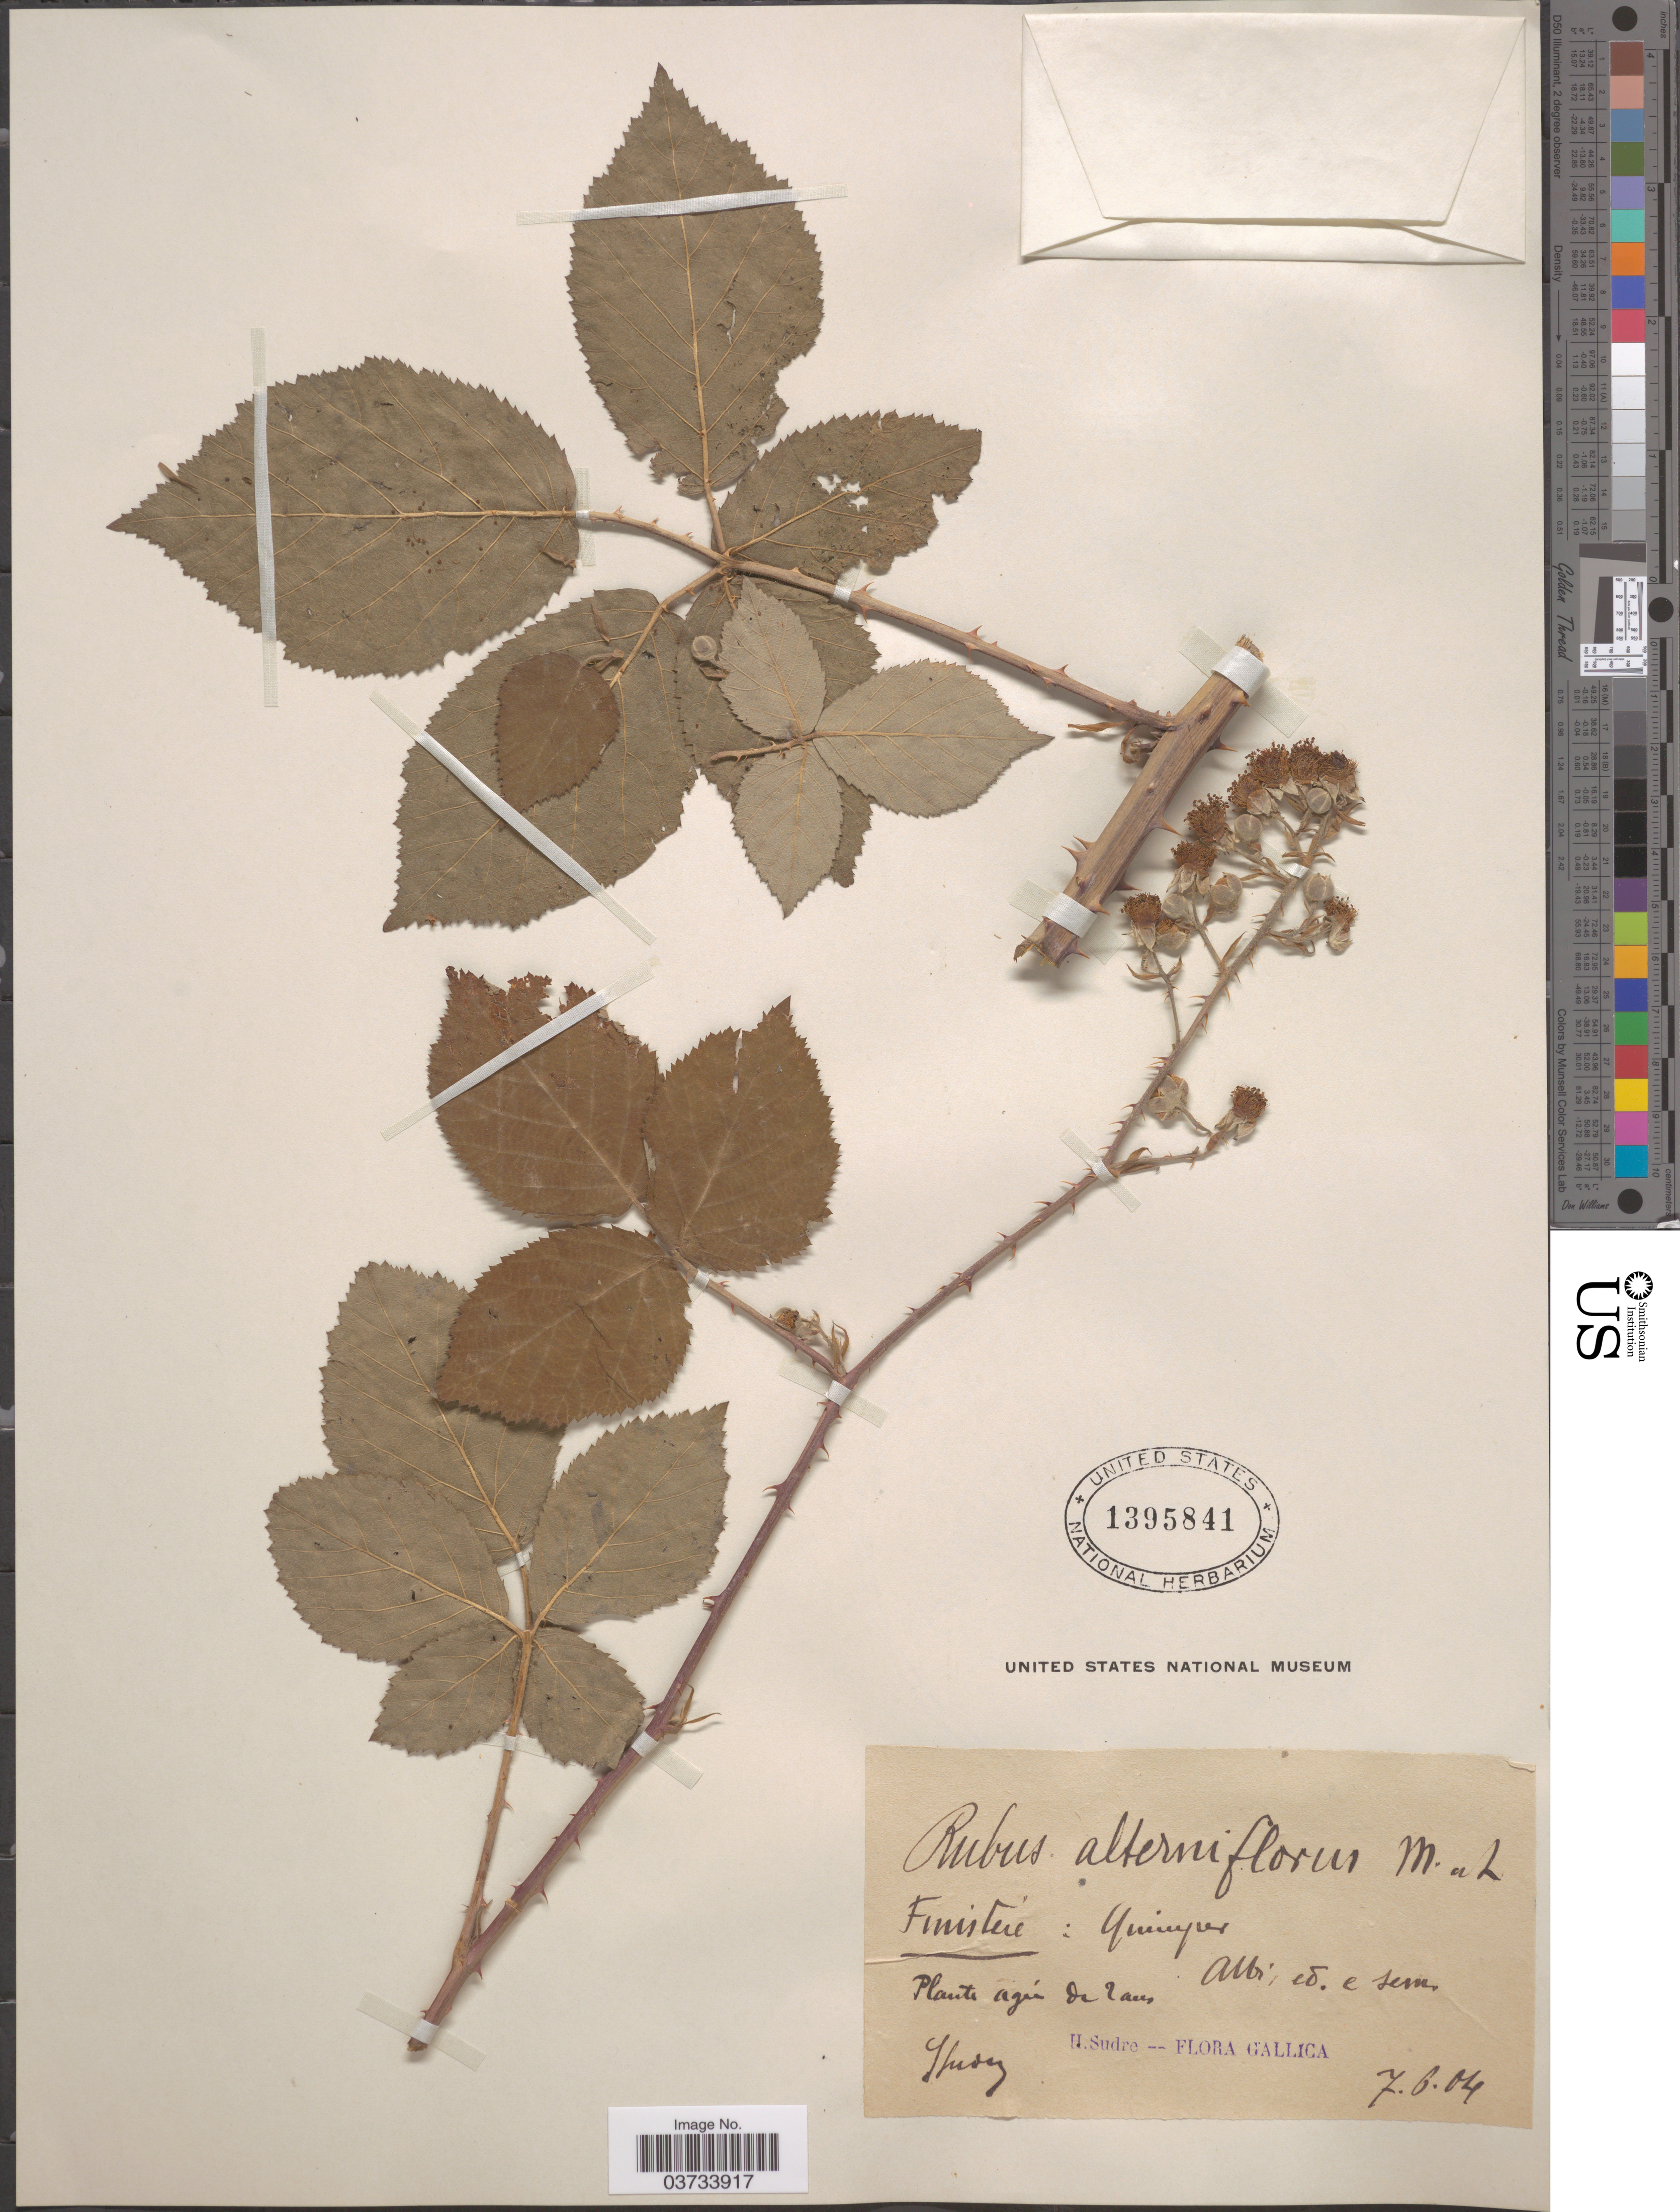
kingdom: Plantae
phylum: Tracheophyta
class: Magnoliopsida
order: Rosales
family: Rosaceae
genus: Rubus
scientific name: Rubus alterniflorus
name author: P.J. Müll. & Lefèvre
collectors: H. Sudre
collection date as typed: Transcribed d/m/y: 7/6/4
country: France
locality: Fenistere: Quinyor. Theoy. [interpreted][unsure placement] Gallica.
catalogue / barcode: US 1395841